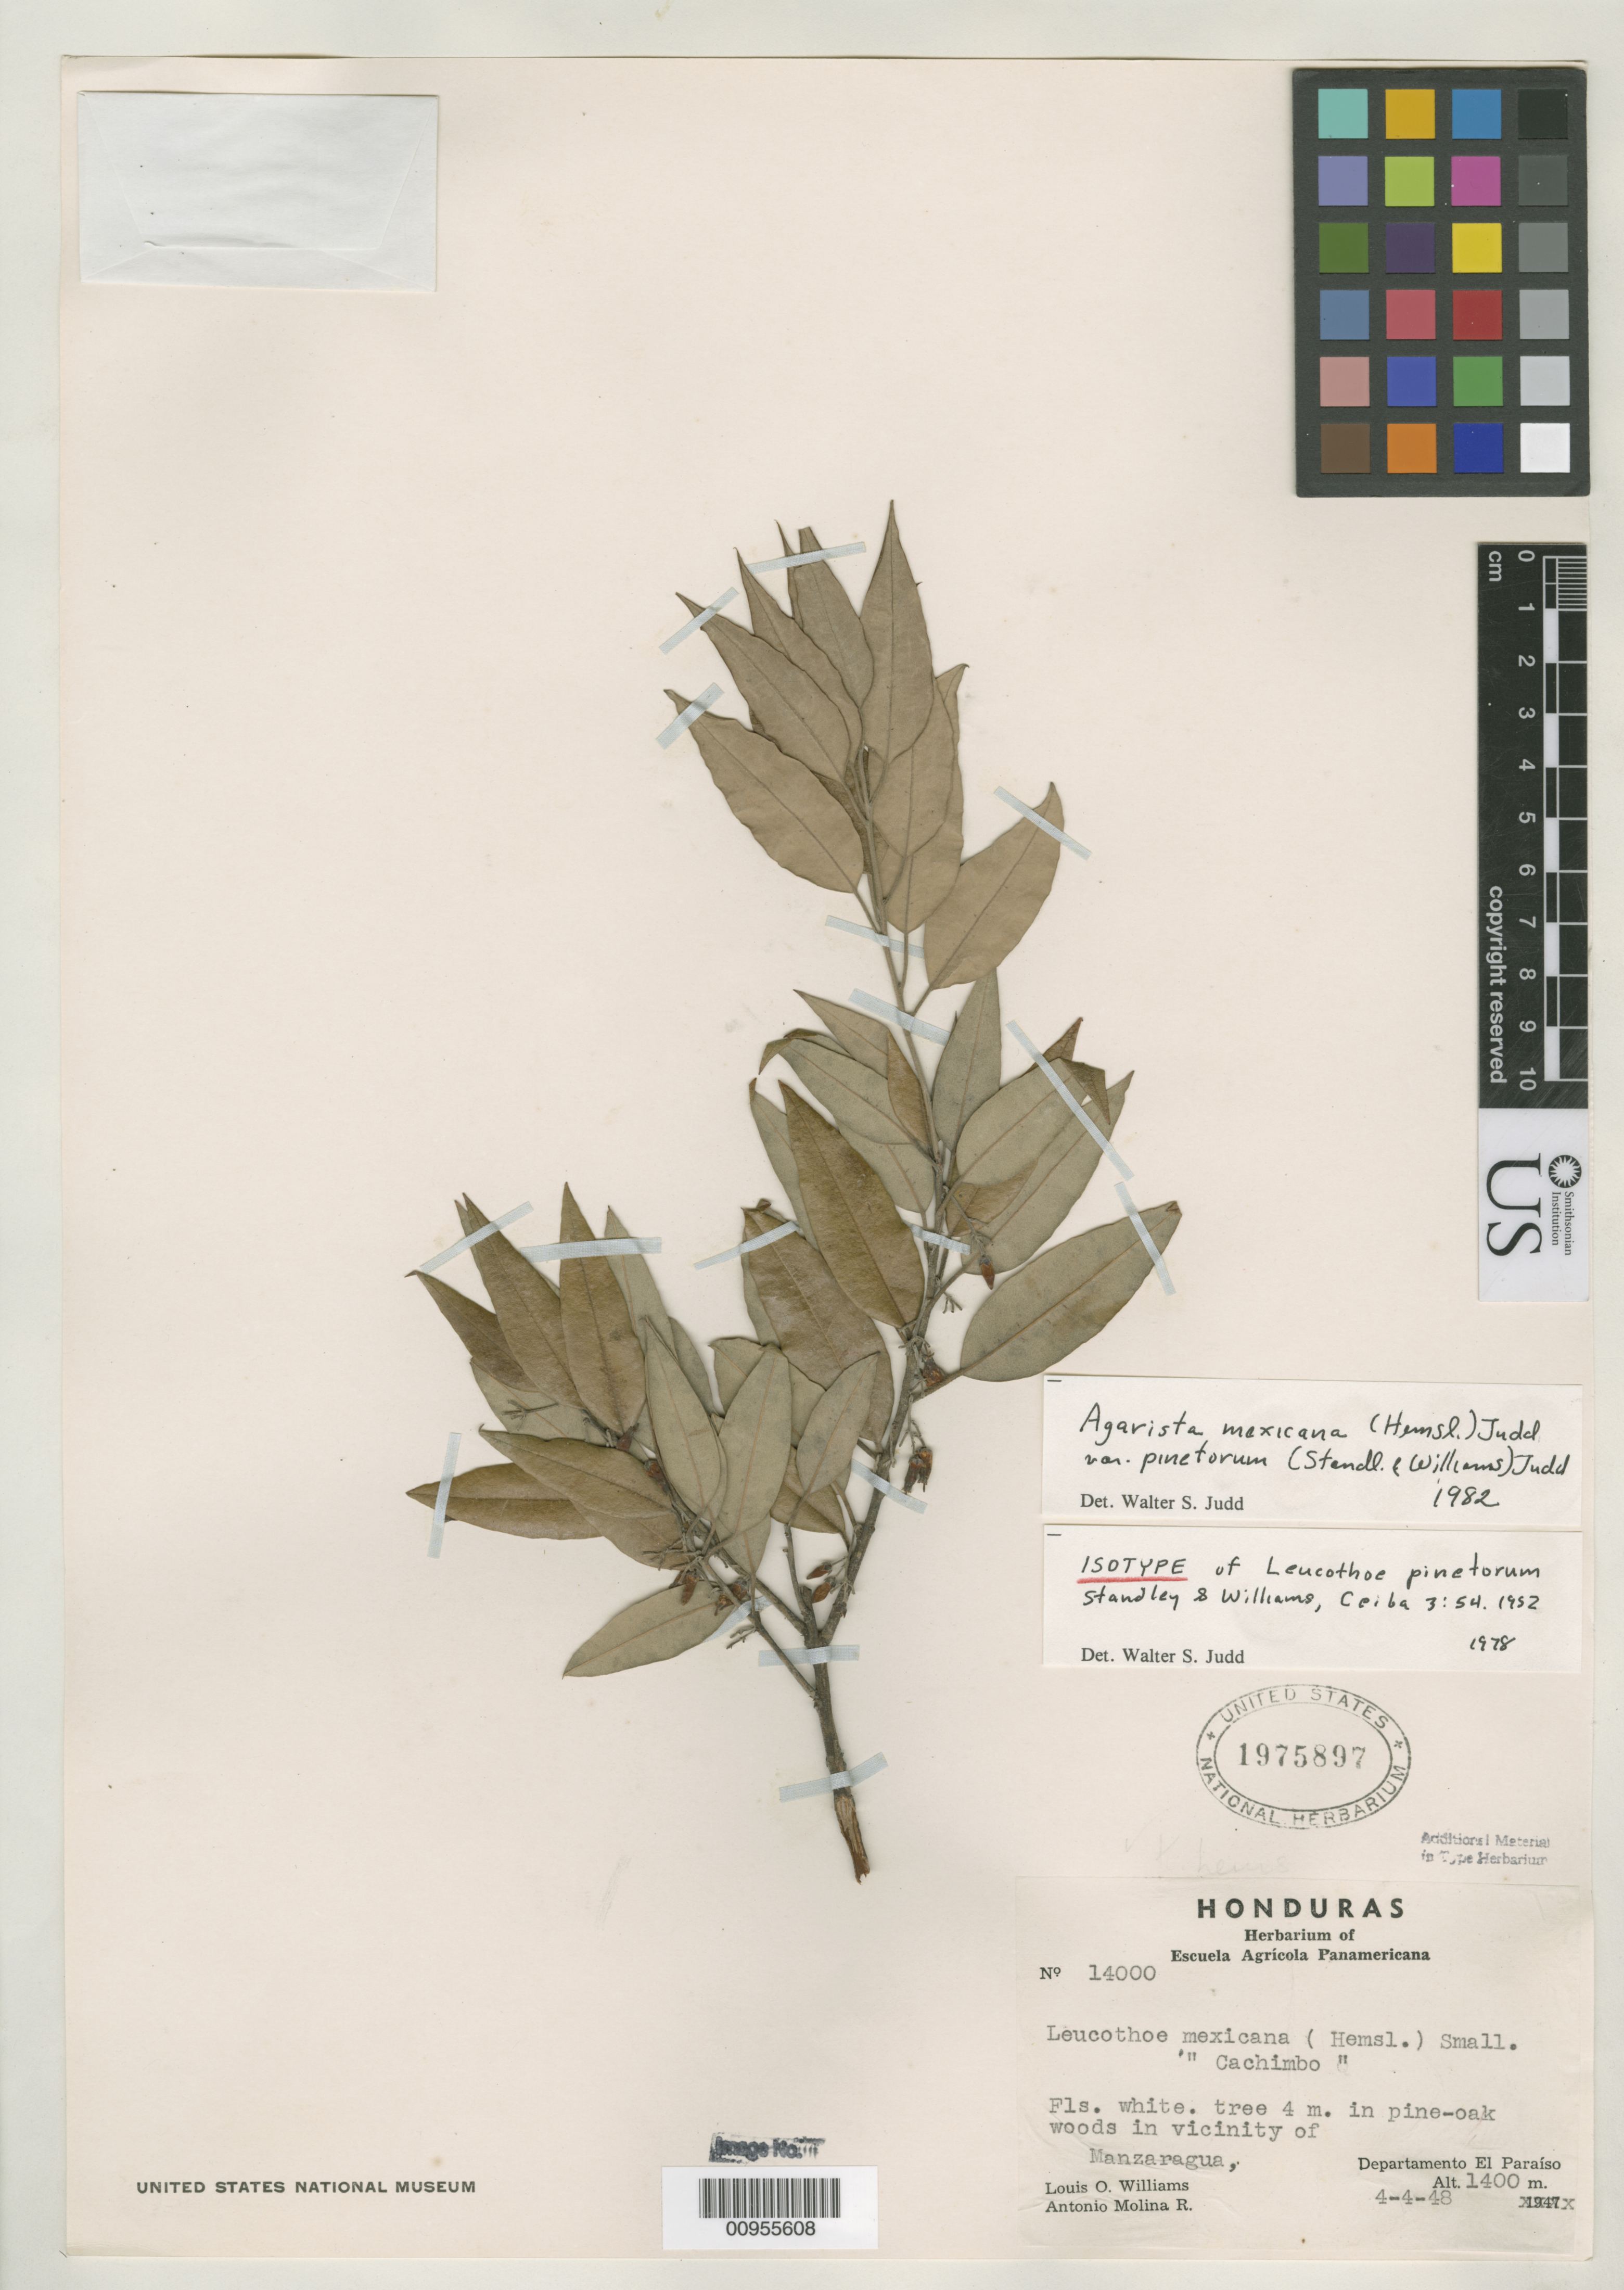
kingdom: Plantae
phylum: Tracheophyta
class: Magnoliopsida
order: Ericales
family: Ericaceae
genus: Leucothoe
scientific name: Leucothoë pinetorum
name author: Standl. & L.O. Williams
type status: Isotype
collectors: L. O. Williams & A. Molina R.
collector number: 14000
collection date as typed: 04 Apr 1948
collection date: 1948-04-04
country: Honduras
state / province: El Paraíso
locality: Vicinity of Manzaragua.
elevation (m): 1400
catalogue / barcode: US 1975897